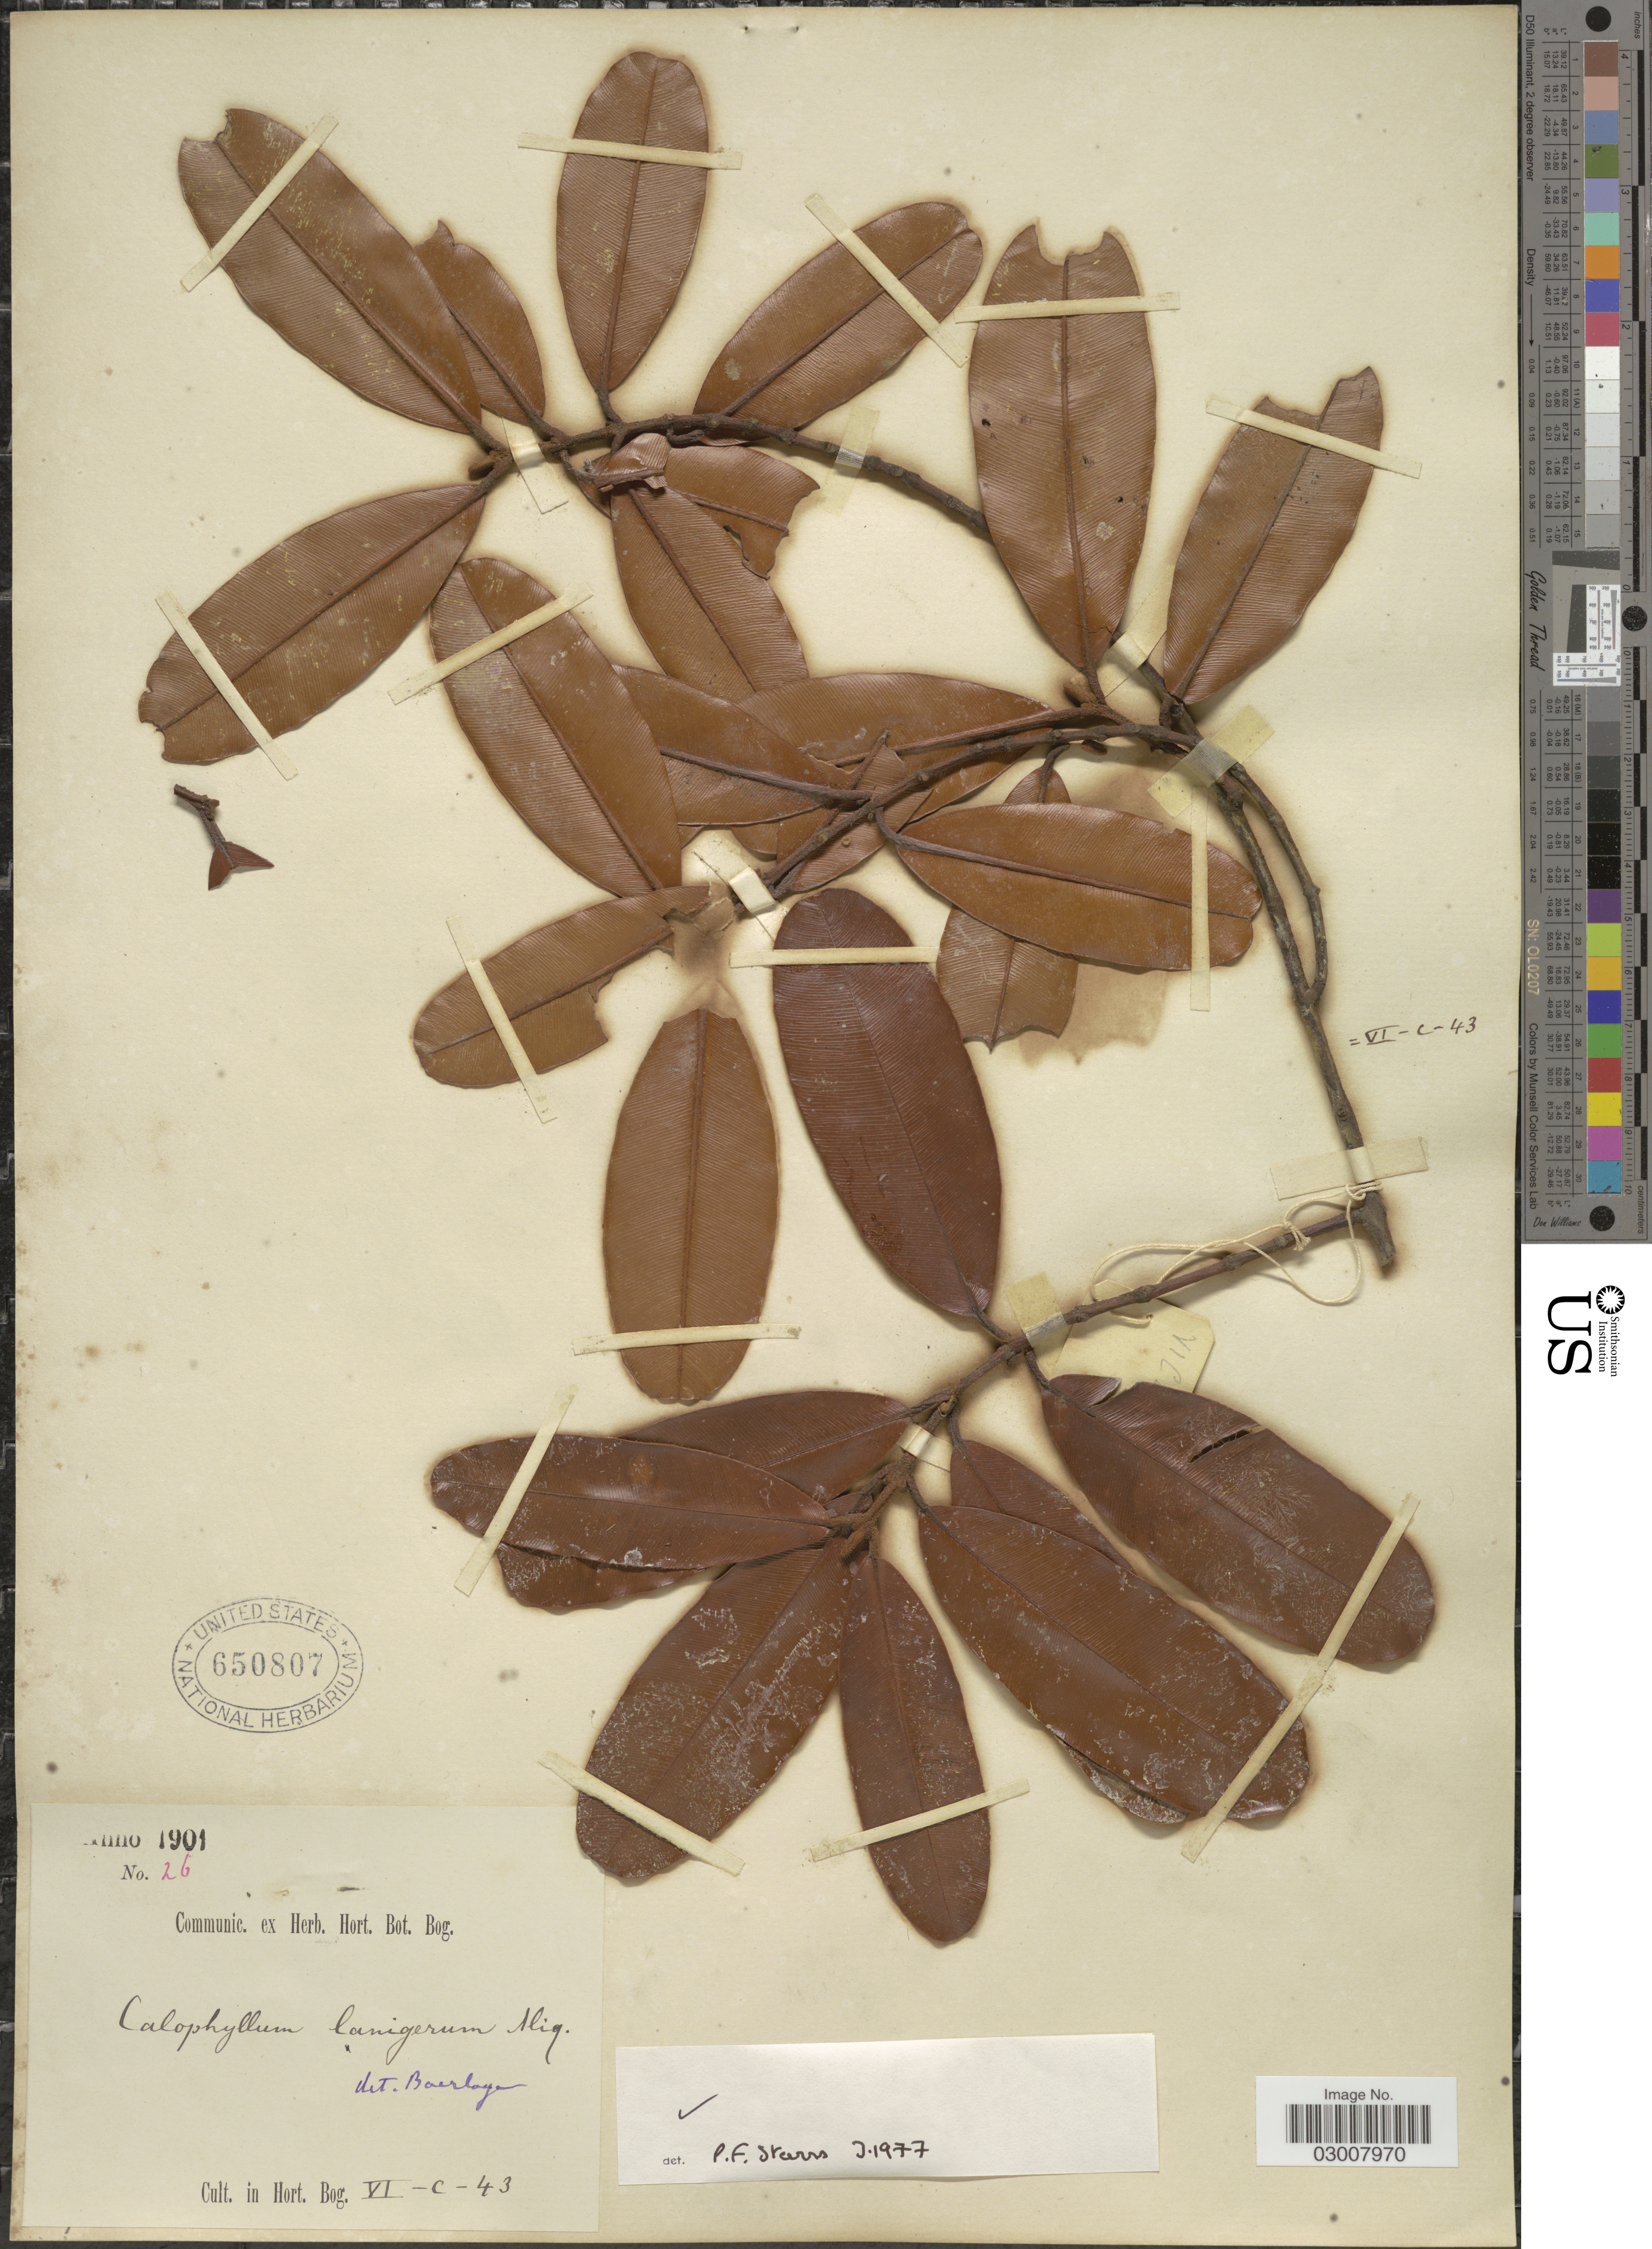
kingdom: Plantae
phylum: Tracheophyta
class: Magnoliopsida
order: Malpighiales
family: Calophyllaceae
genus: Calophyllum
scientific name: Calophyllum lanigerum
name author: Miq.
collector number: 26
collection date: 1901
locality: Cult. in Hort. Bog. VI-C-43 [unsure placement]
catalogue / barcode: US 650807